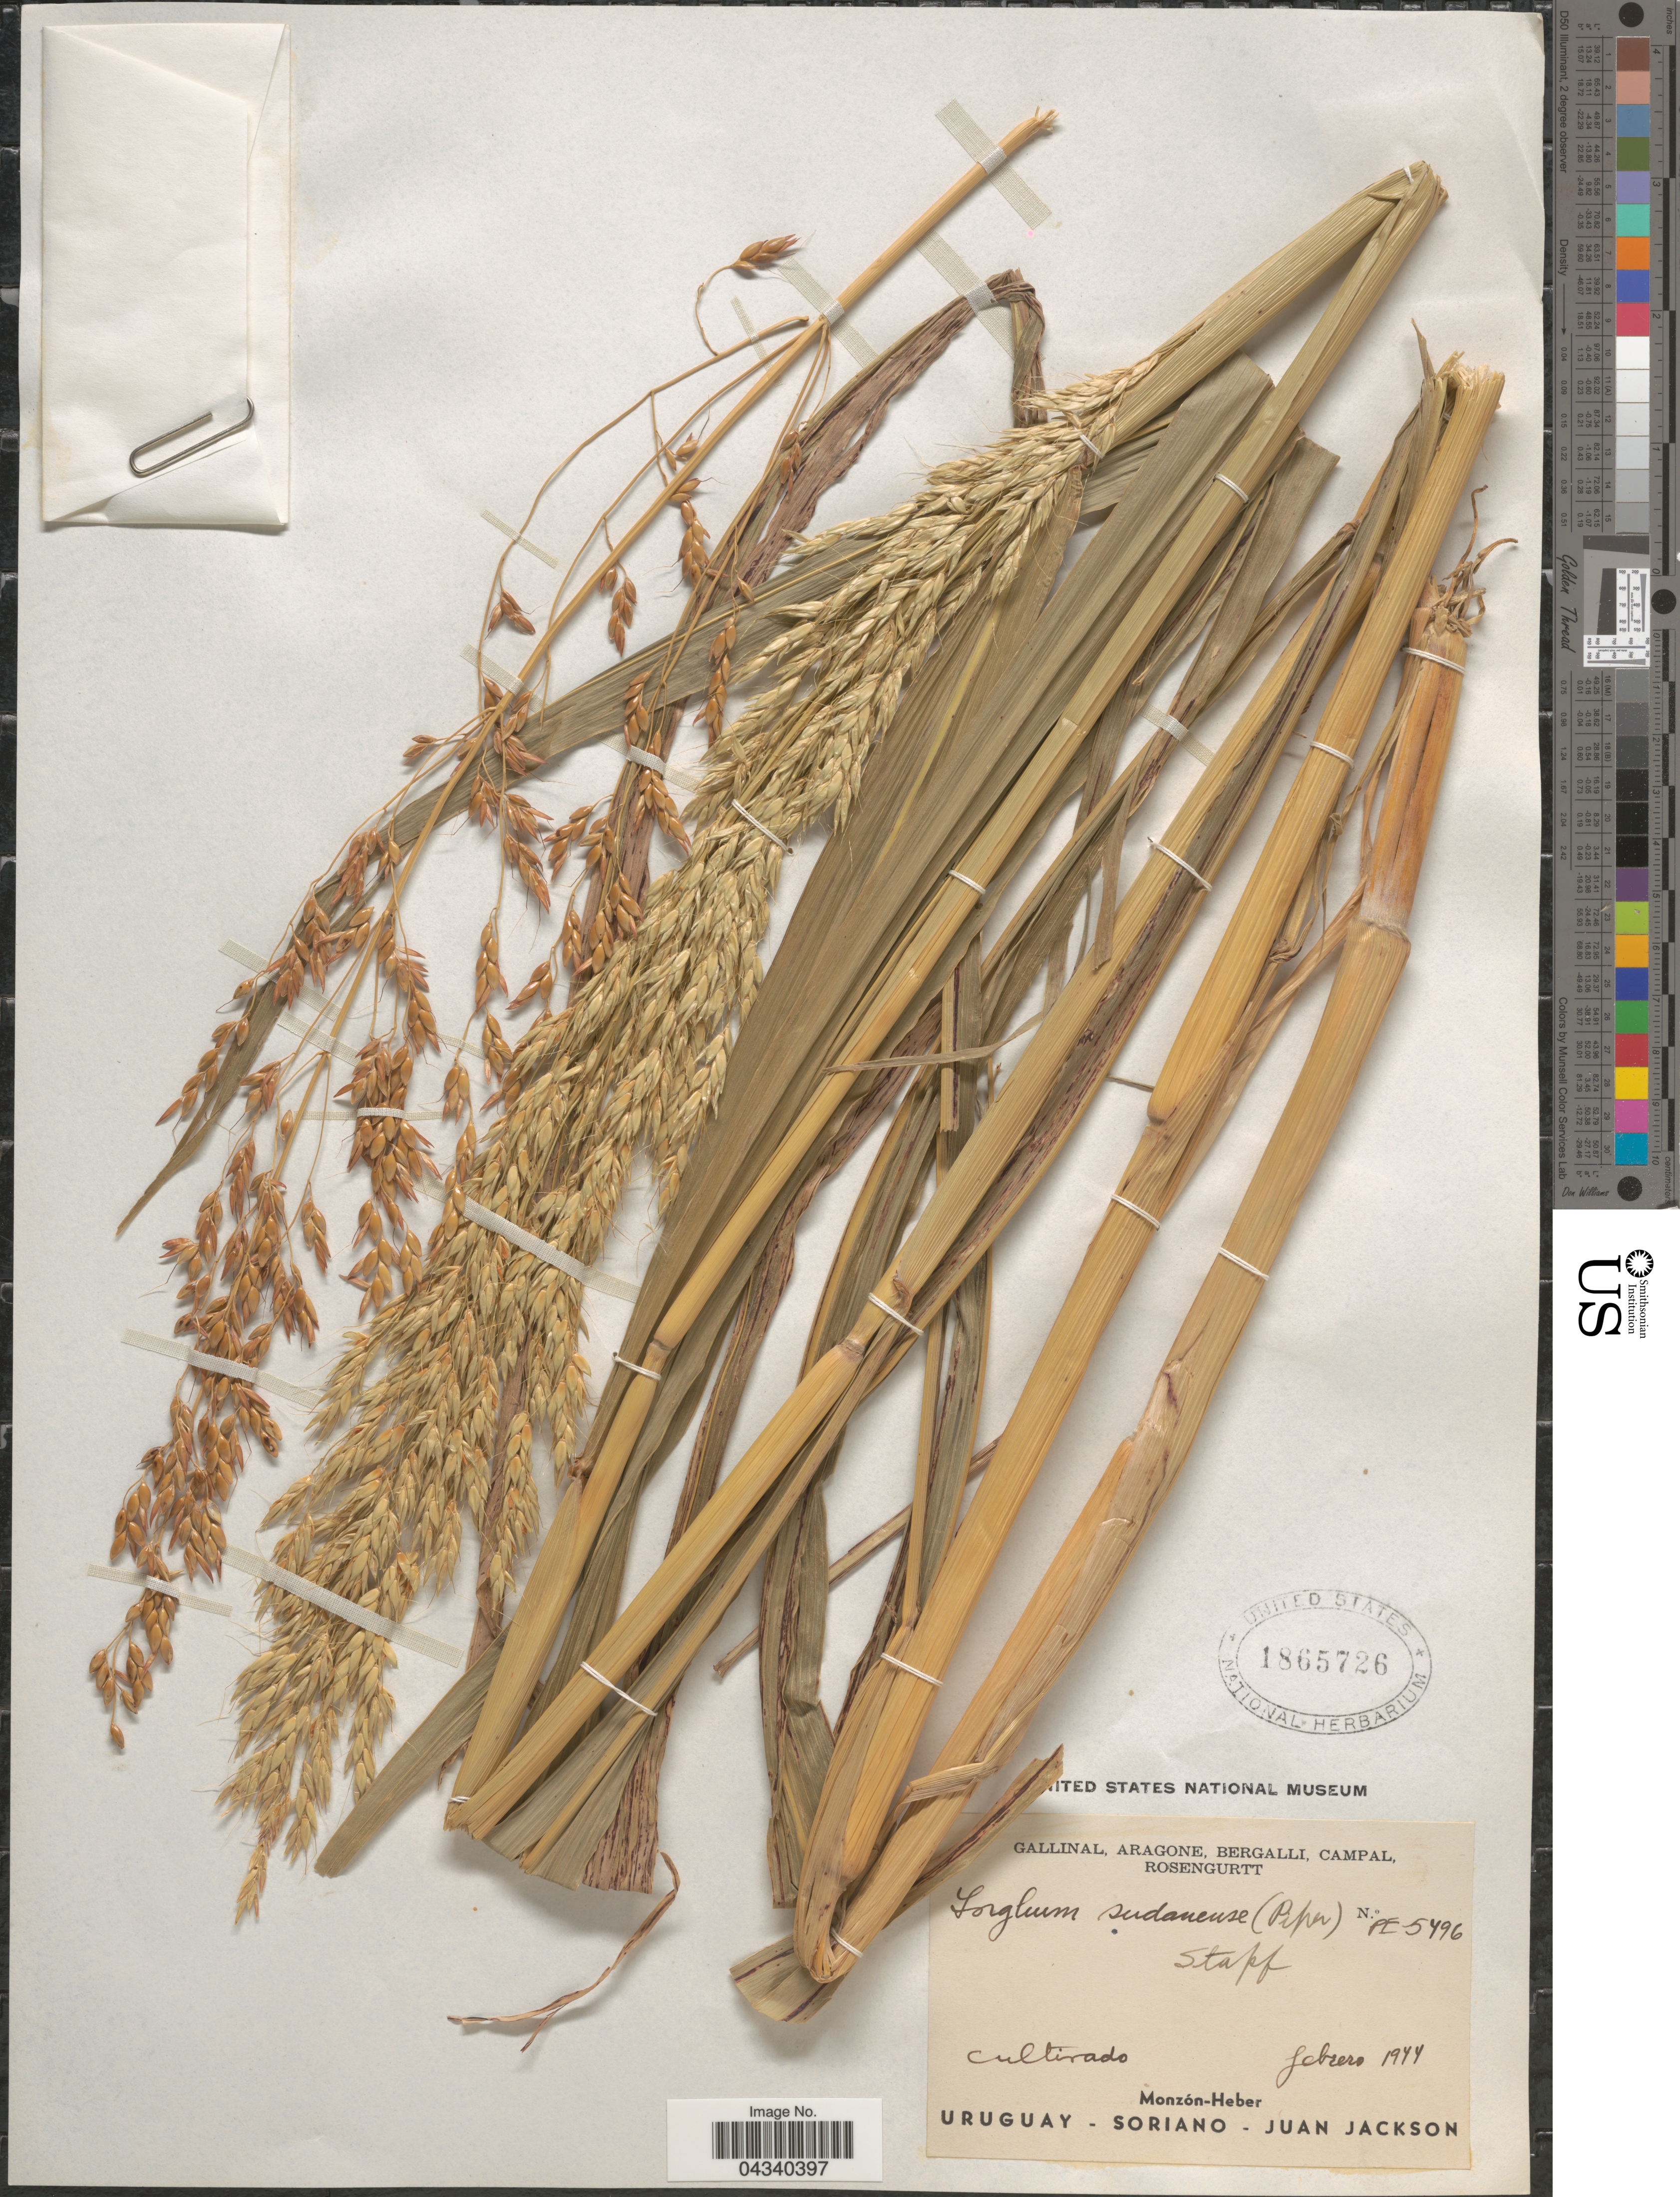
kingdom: Plantae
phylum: Tracheophyta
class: Liliopsida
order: Poales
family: Poaceae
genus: Sorghum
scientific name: Sorghum drummondii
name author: (Steud.) Nees ex Millsp. & Chase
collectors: -. Gallinal, -- Aragone, -- Bergalli, -- Campal & Rosengurtt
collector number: PE-5496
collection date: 1944-02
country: Uruguay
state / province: Soriano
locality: Monzón-Heber. Juan Jackson.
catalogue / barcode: US 1865726